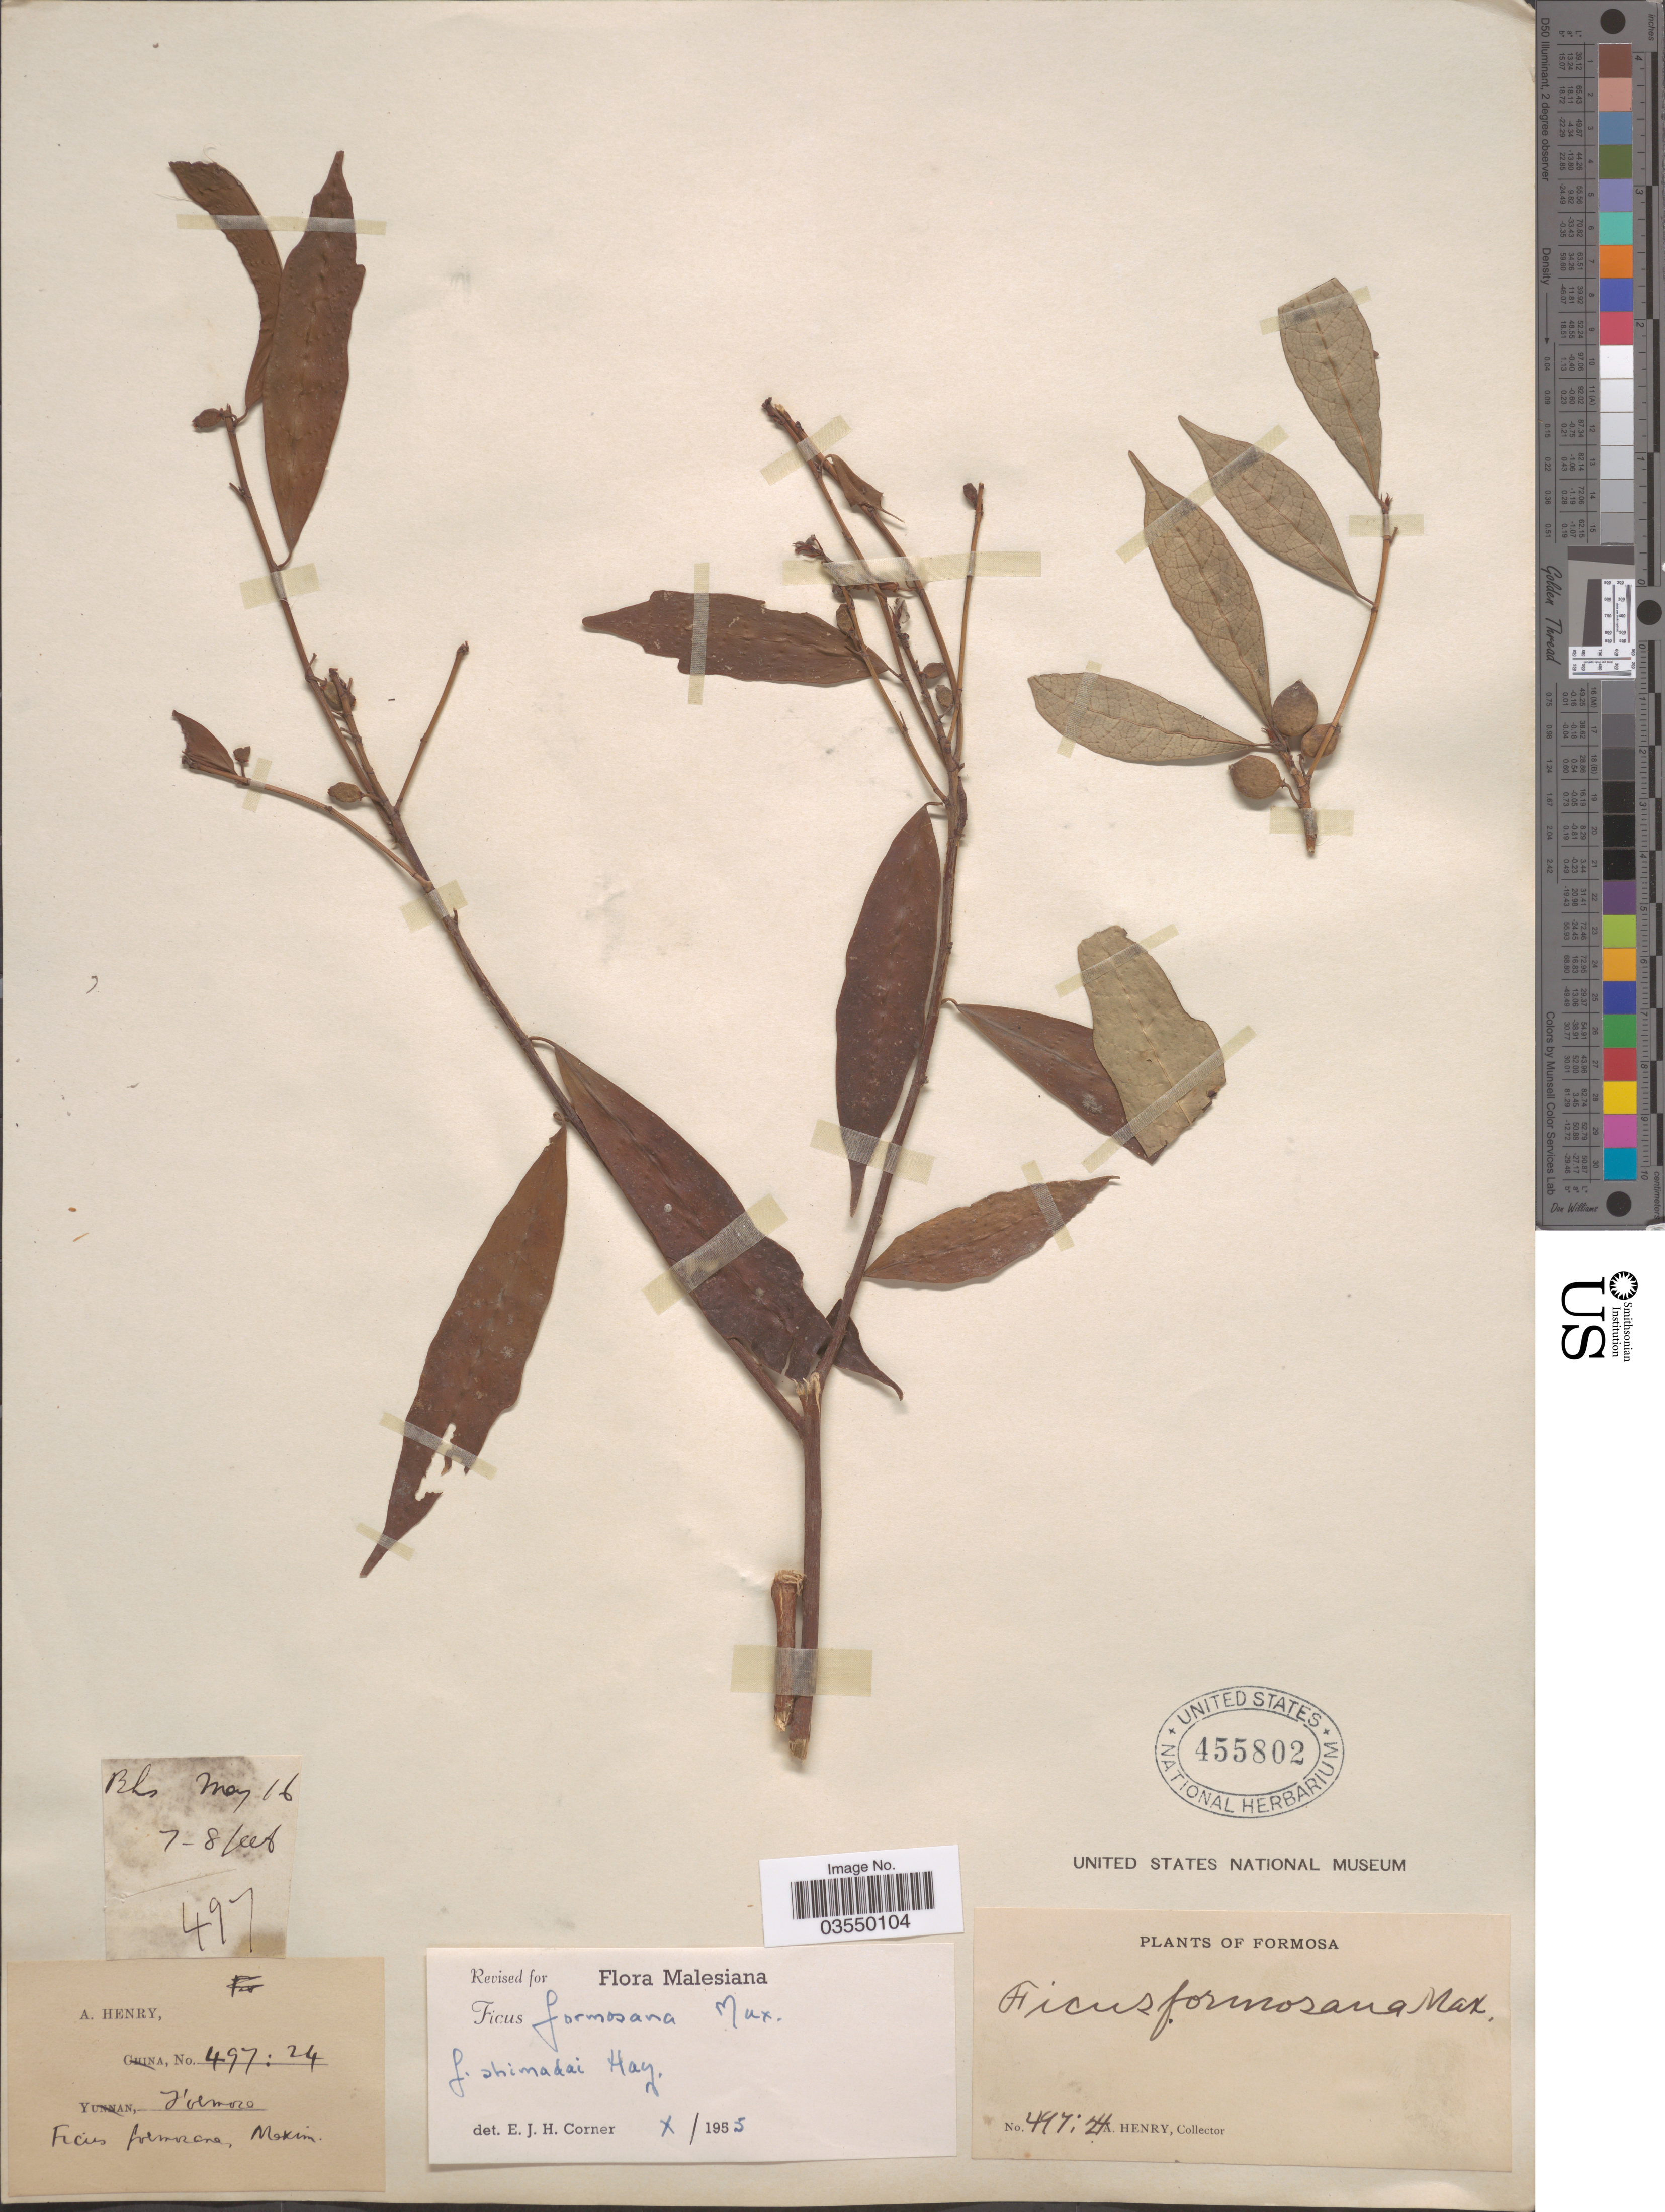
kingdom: Plantae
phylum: Tracheophyta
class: Magnoliopsida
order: Rosales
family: Moraceae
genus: Ficus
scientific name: Ficus formosana f. shimadai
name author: Hayata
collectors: A. Henry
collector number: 497:24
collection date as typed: Transcribed d/m/y: /5/16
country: Taiwan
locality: Formosa.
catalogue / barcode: US 455802